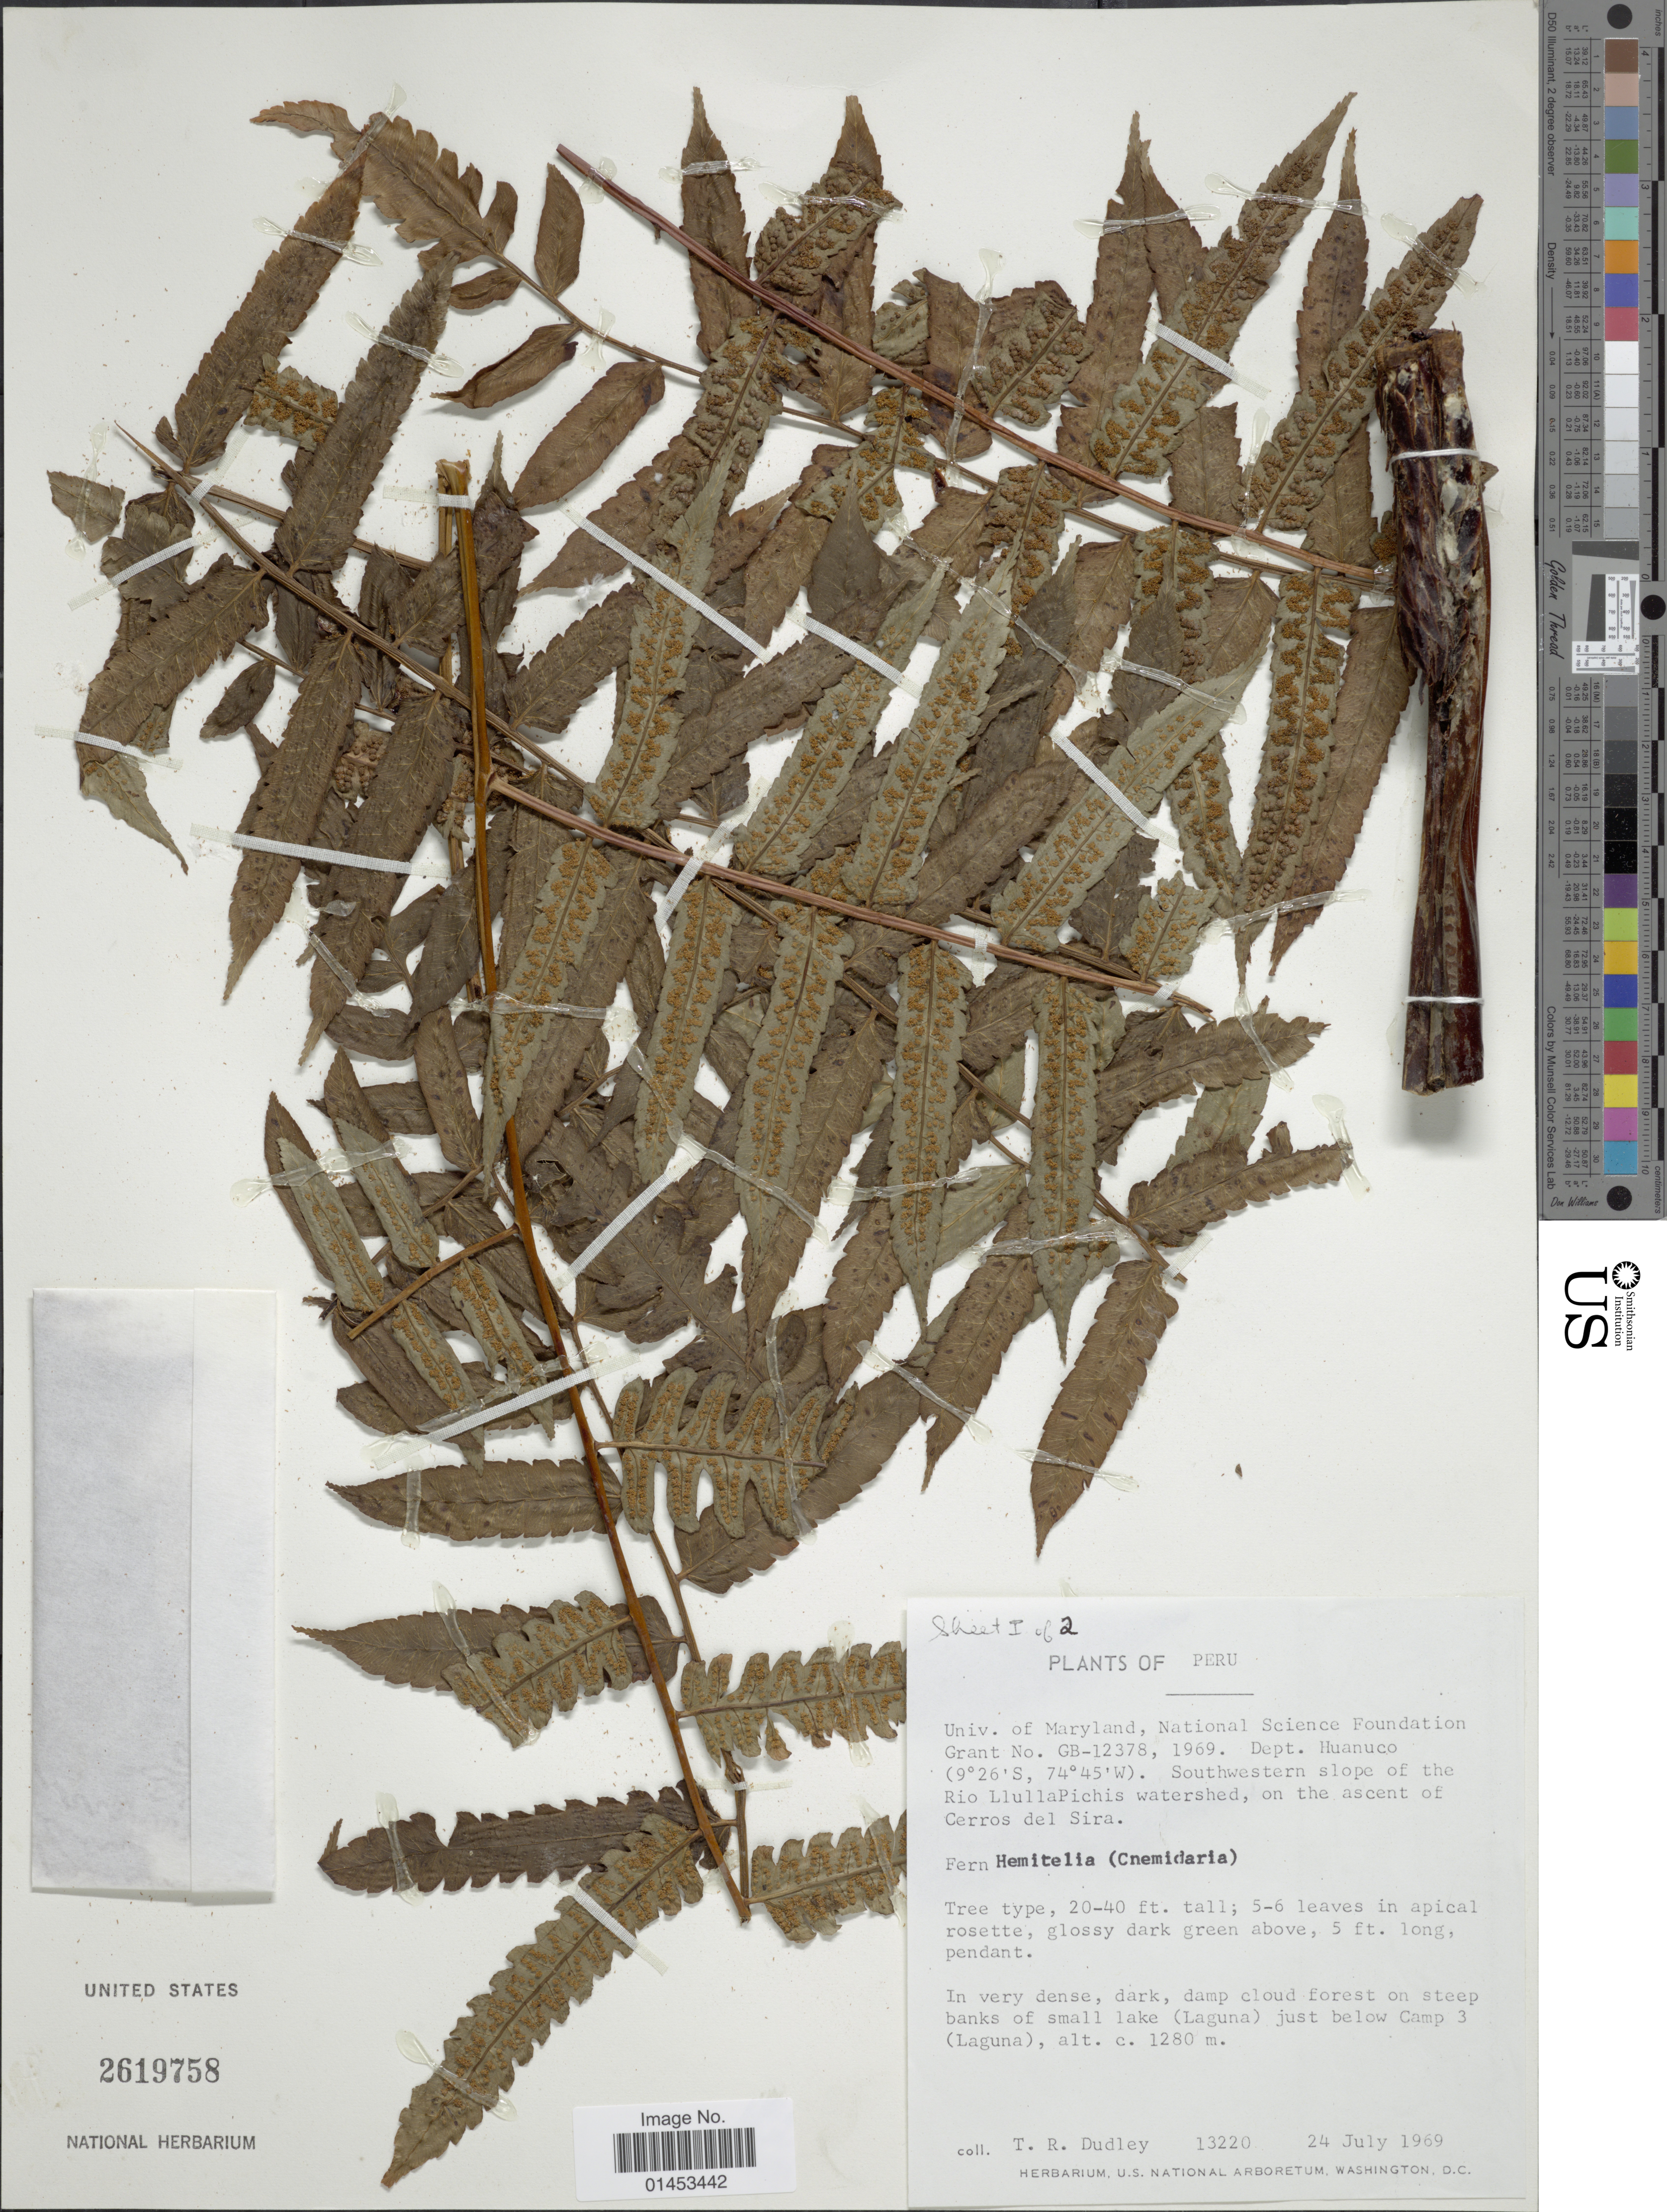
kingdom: Plantae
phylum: Tracheophyta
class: Polypodiopsida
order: Cyatheales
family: Cyatheaceae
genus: Cyathea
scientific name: Cyathea sp.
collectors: T. R. Dudley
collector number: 13220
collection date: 1969-07-24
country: Peru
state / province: Huánuco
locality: Dept. Huanuco, Southwestern slope of the Rio LlullaPichis watershed, on the ascent of Cerros del Sira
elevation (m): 1280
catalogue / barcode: US 2619758